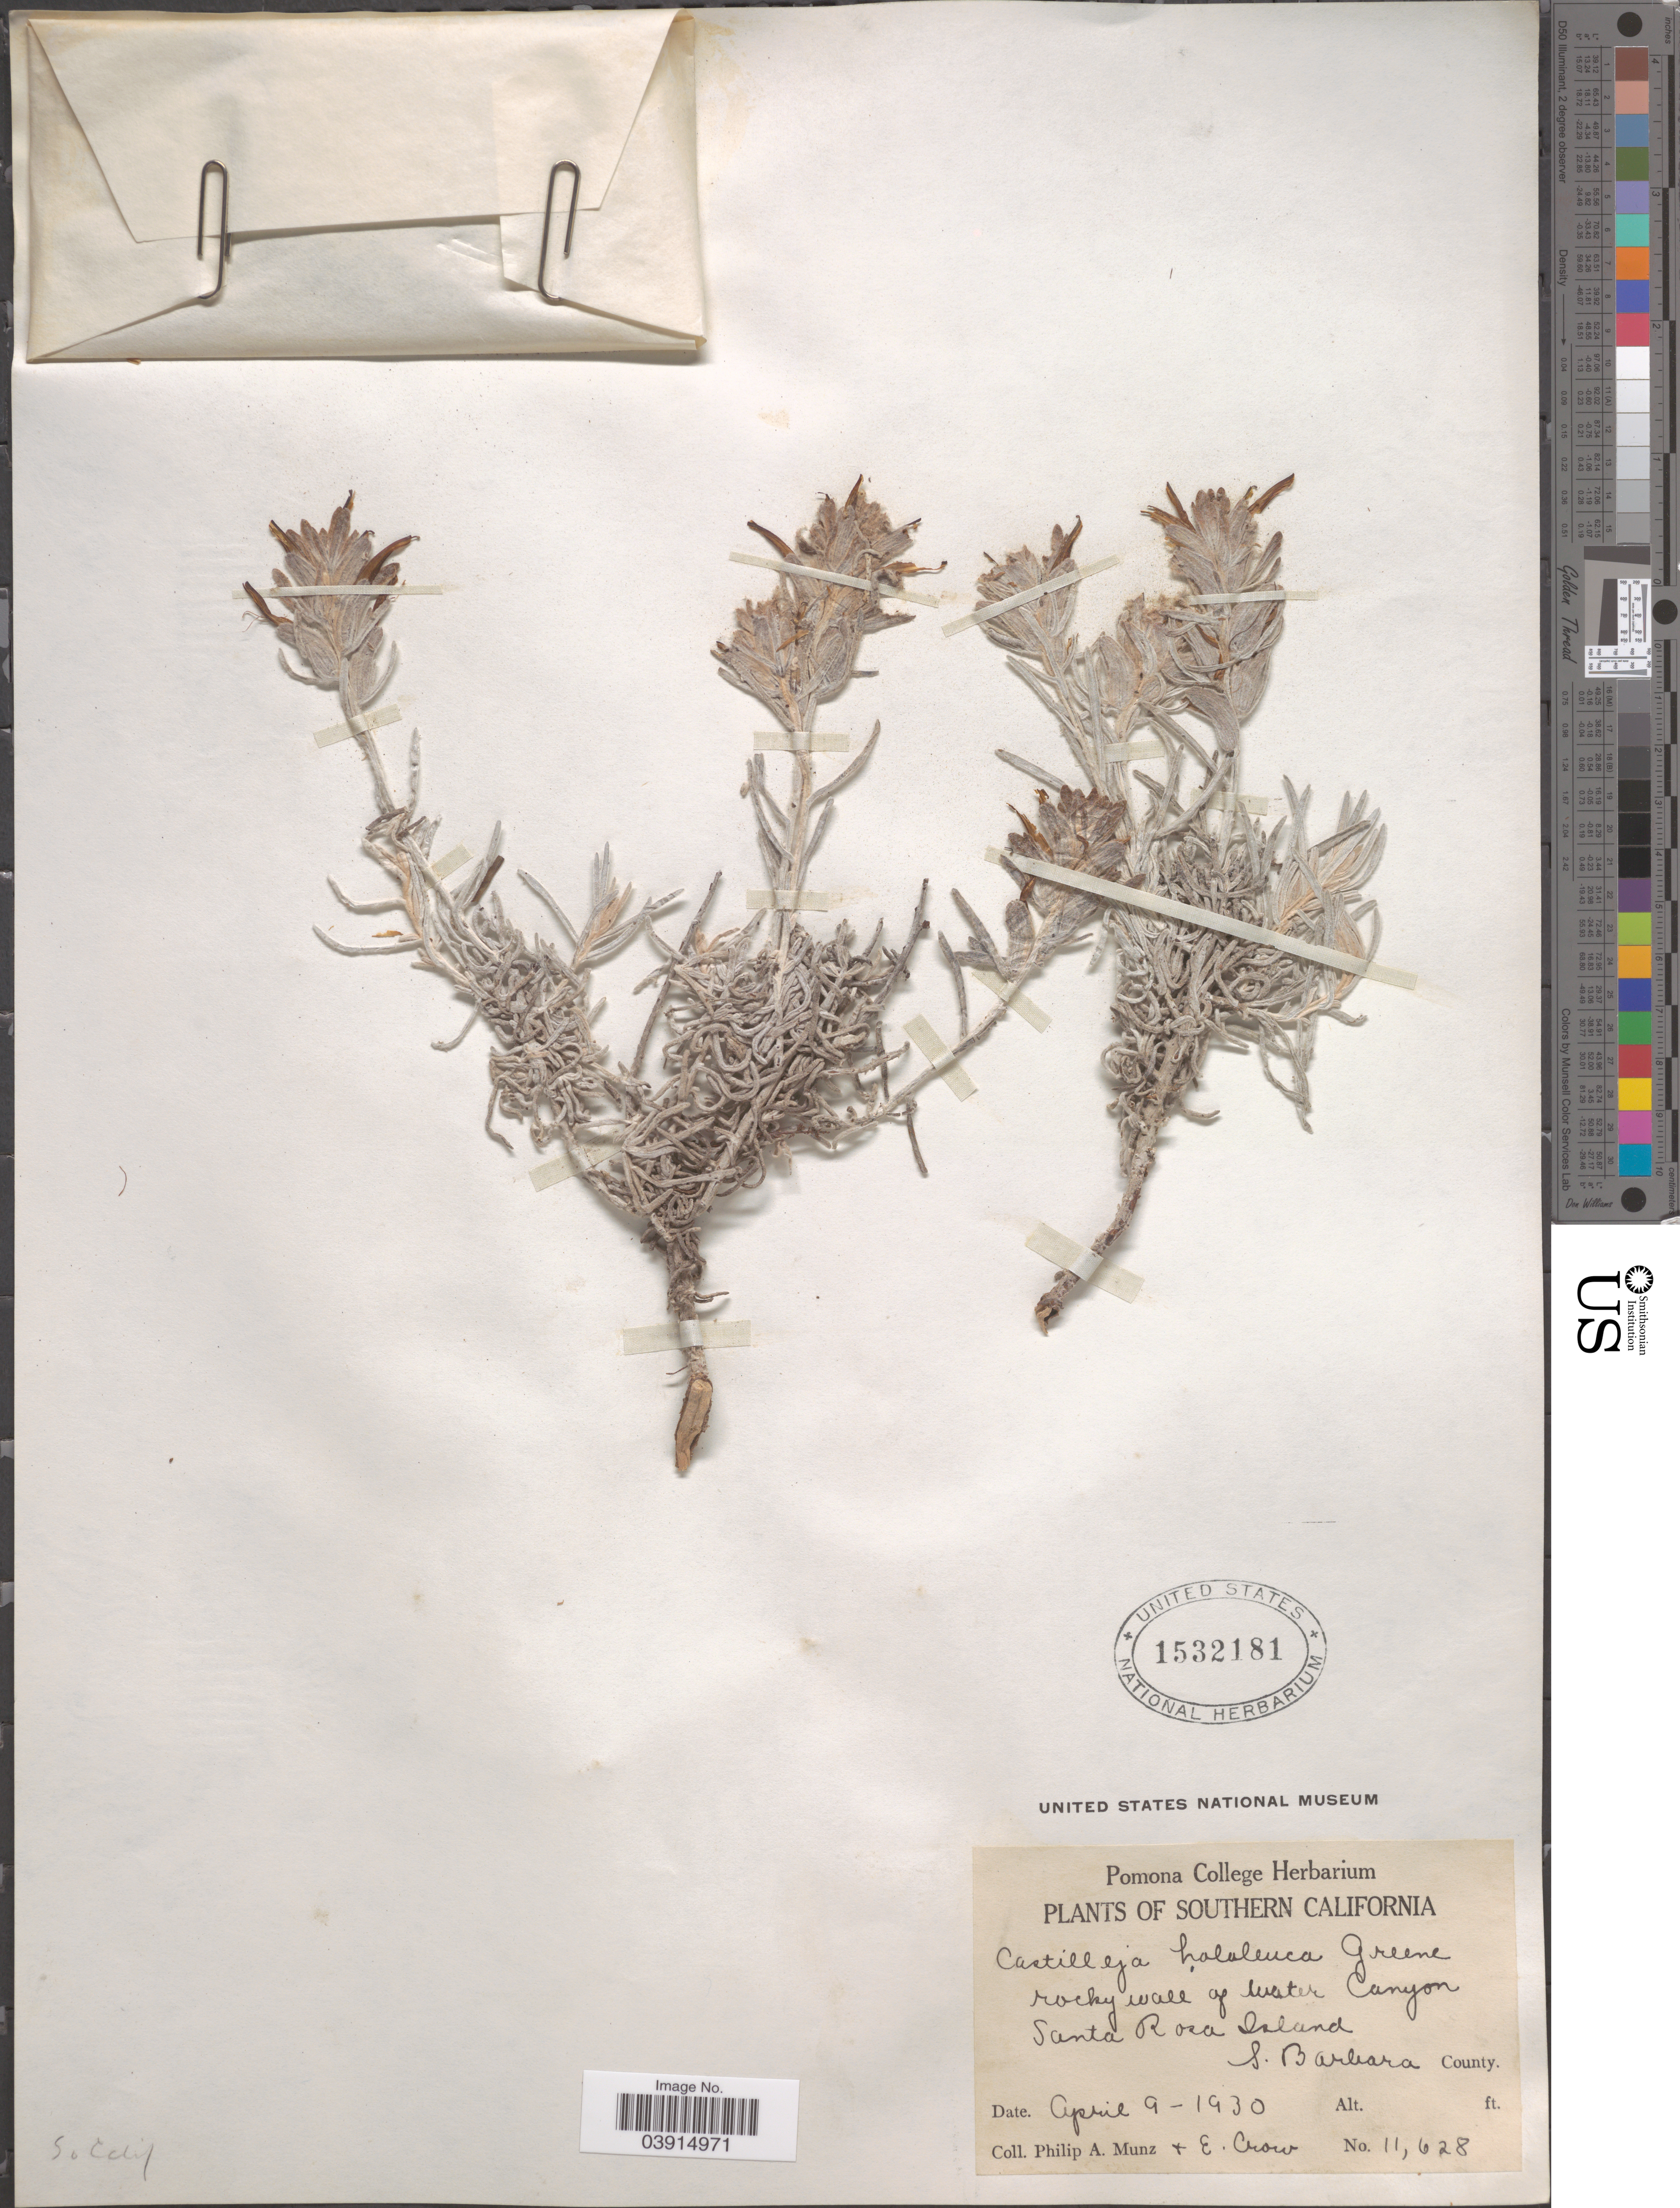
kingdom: Plantae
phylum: Tracheophyta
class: Magnoliopsida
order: Lamiales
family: Orobanchaceae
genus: Castilleja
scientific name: Castilleja sp.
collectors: P. A. Munz & E. Crow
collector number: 11628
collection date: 1930-04-09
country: United States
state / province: California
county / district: Santa Barbara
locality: Southern California. Rocky wall of water Canyon. Santa Rosa Island. S. Barbara County.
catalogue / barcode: US 1532181